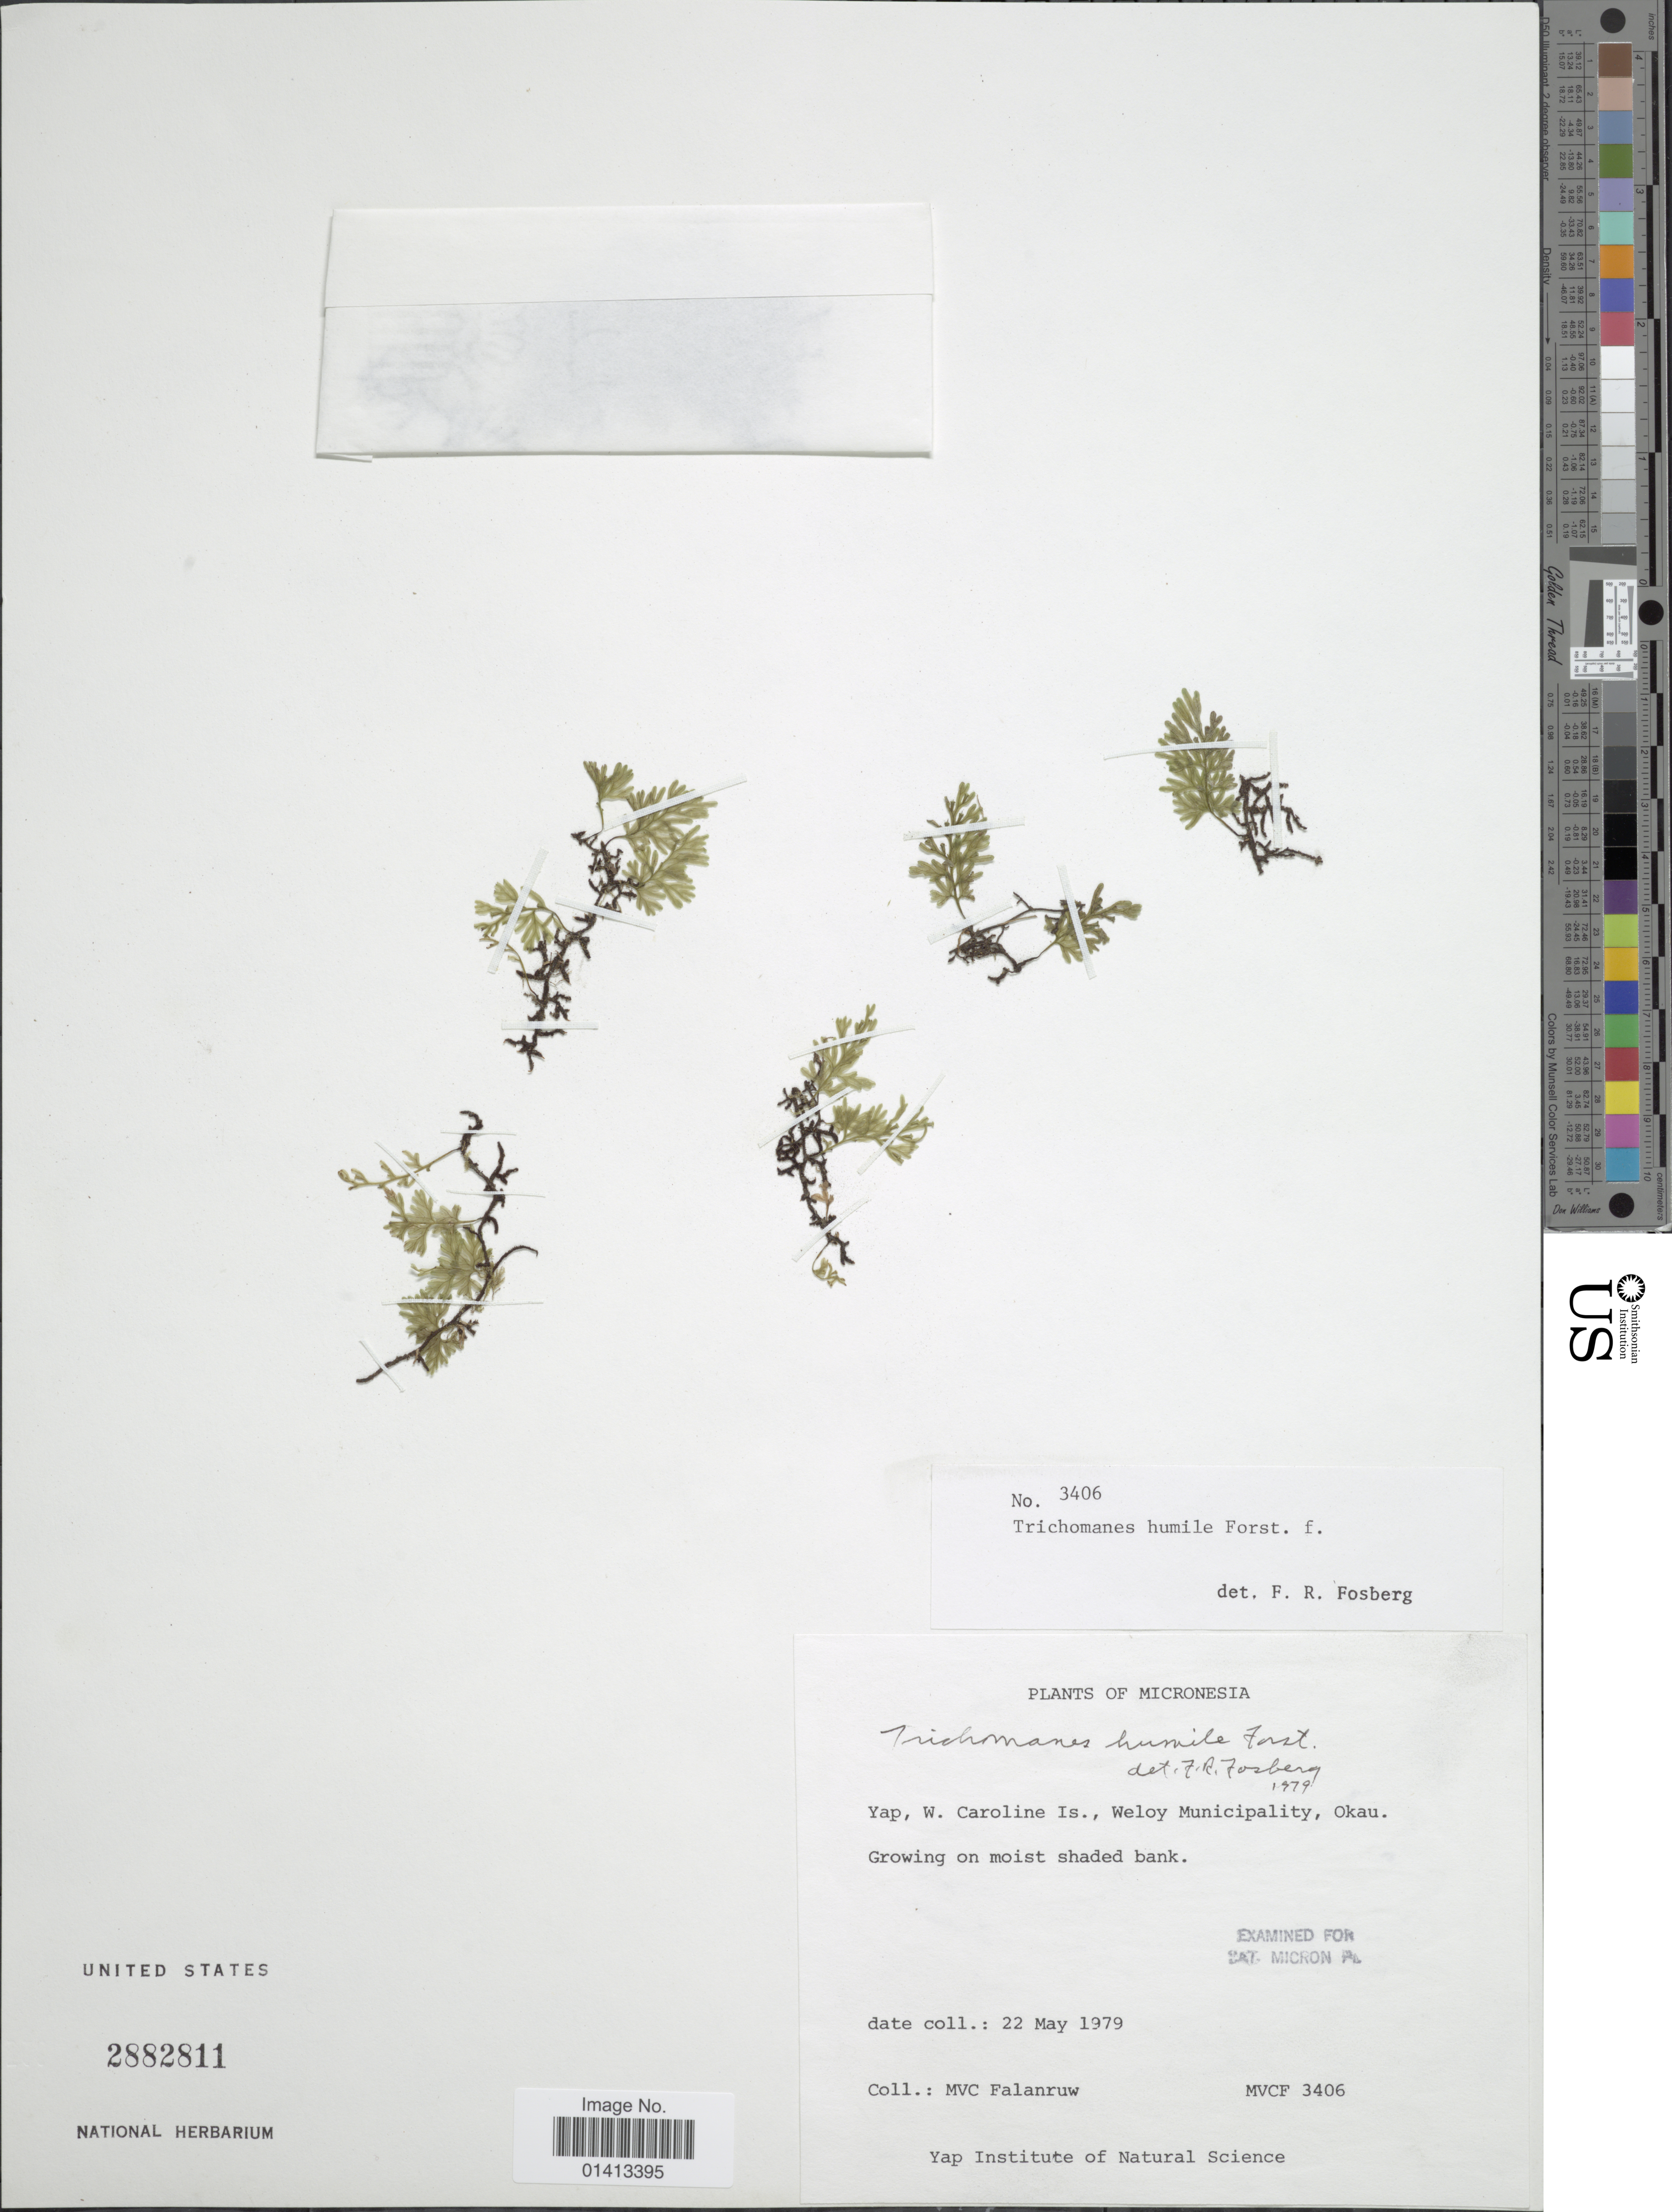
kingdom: Plantae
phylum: Tracheophyta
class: Polypodiopsida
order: Hymenophyllales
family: Hymenophyllaceae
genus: Crepidomanes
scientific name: Crepidomanes humilis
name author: (G. Forst.) Bosch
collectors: M. V. Falanruw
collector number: MVFC 3406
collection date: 1979-05-22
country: Micronesia, Federated States of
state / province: Yap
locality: W. Caroline Is., Weloy Municipality, Okau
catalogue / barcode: US 2882811